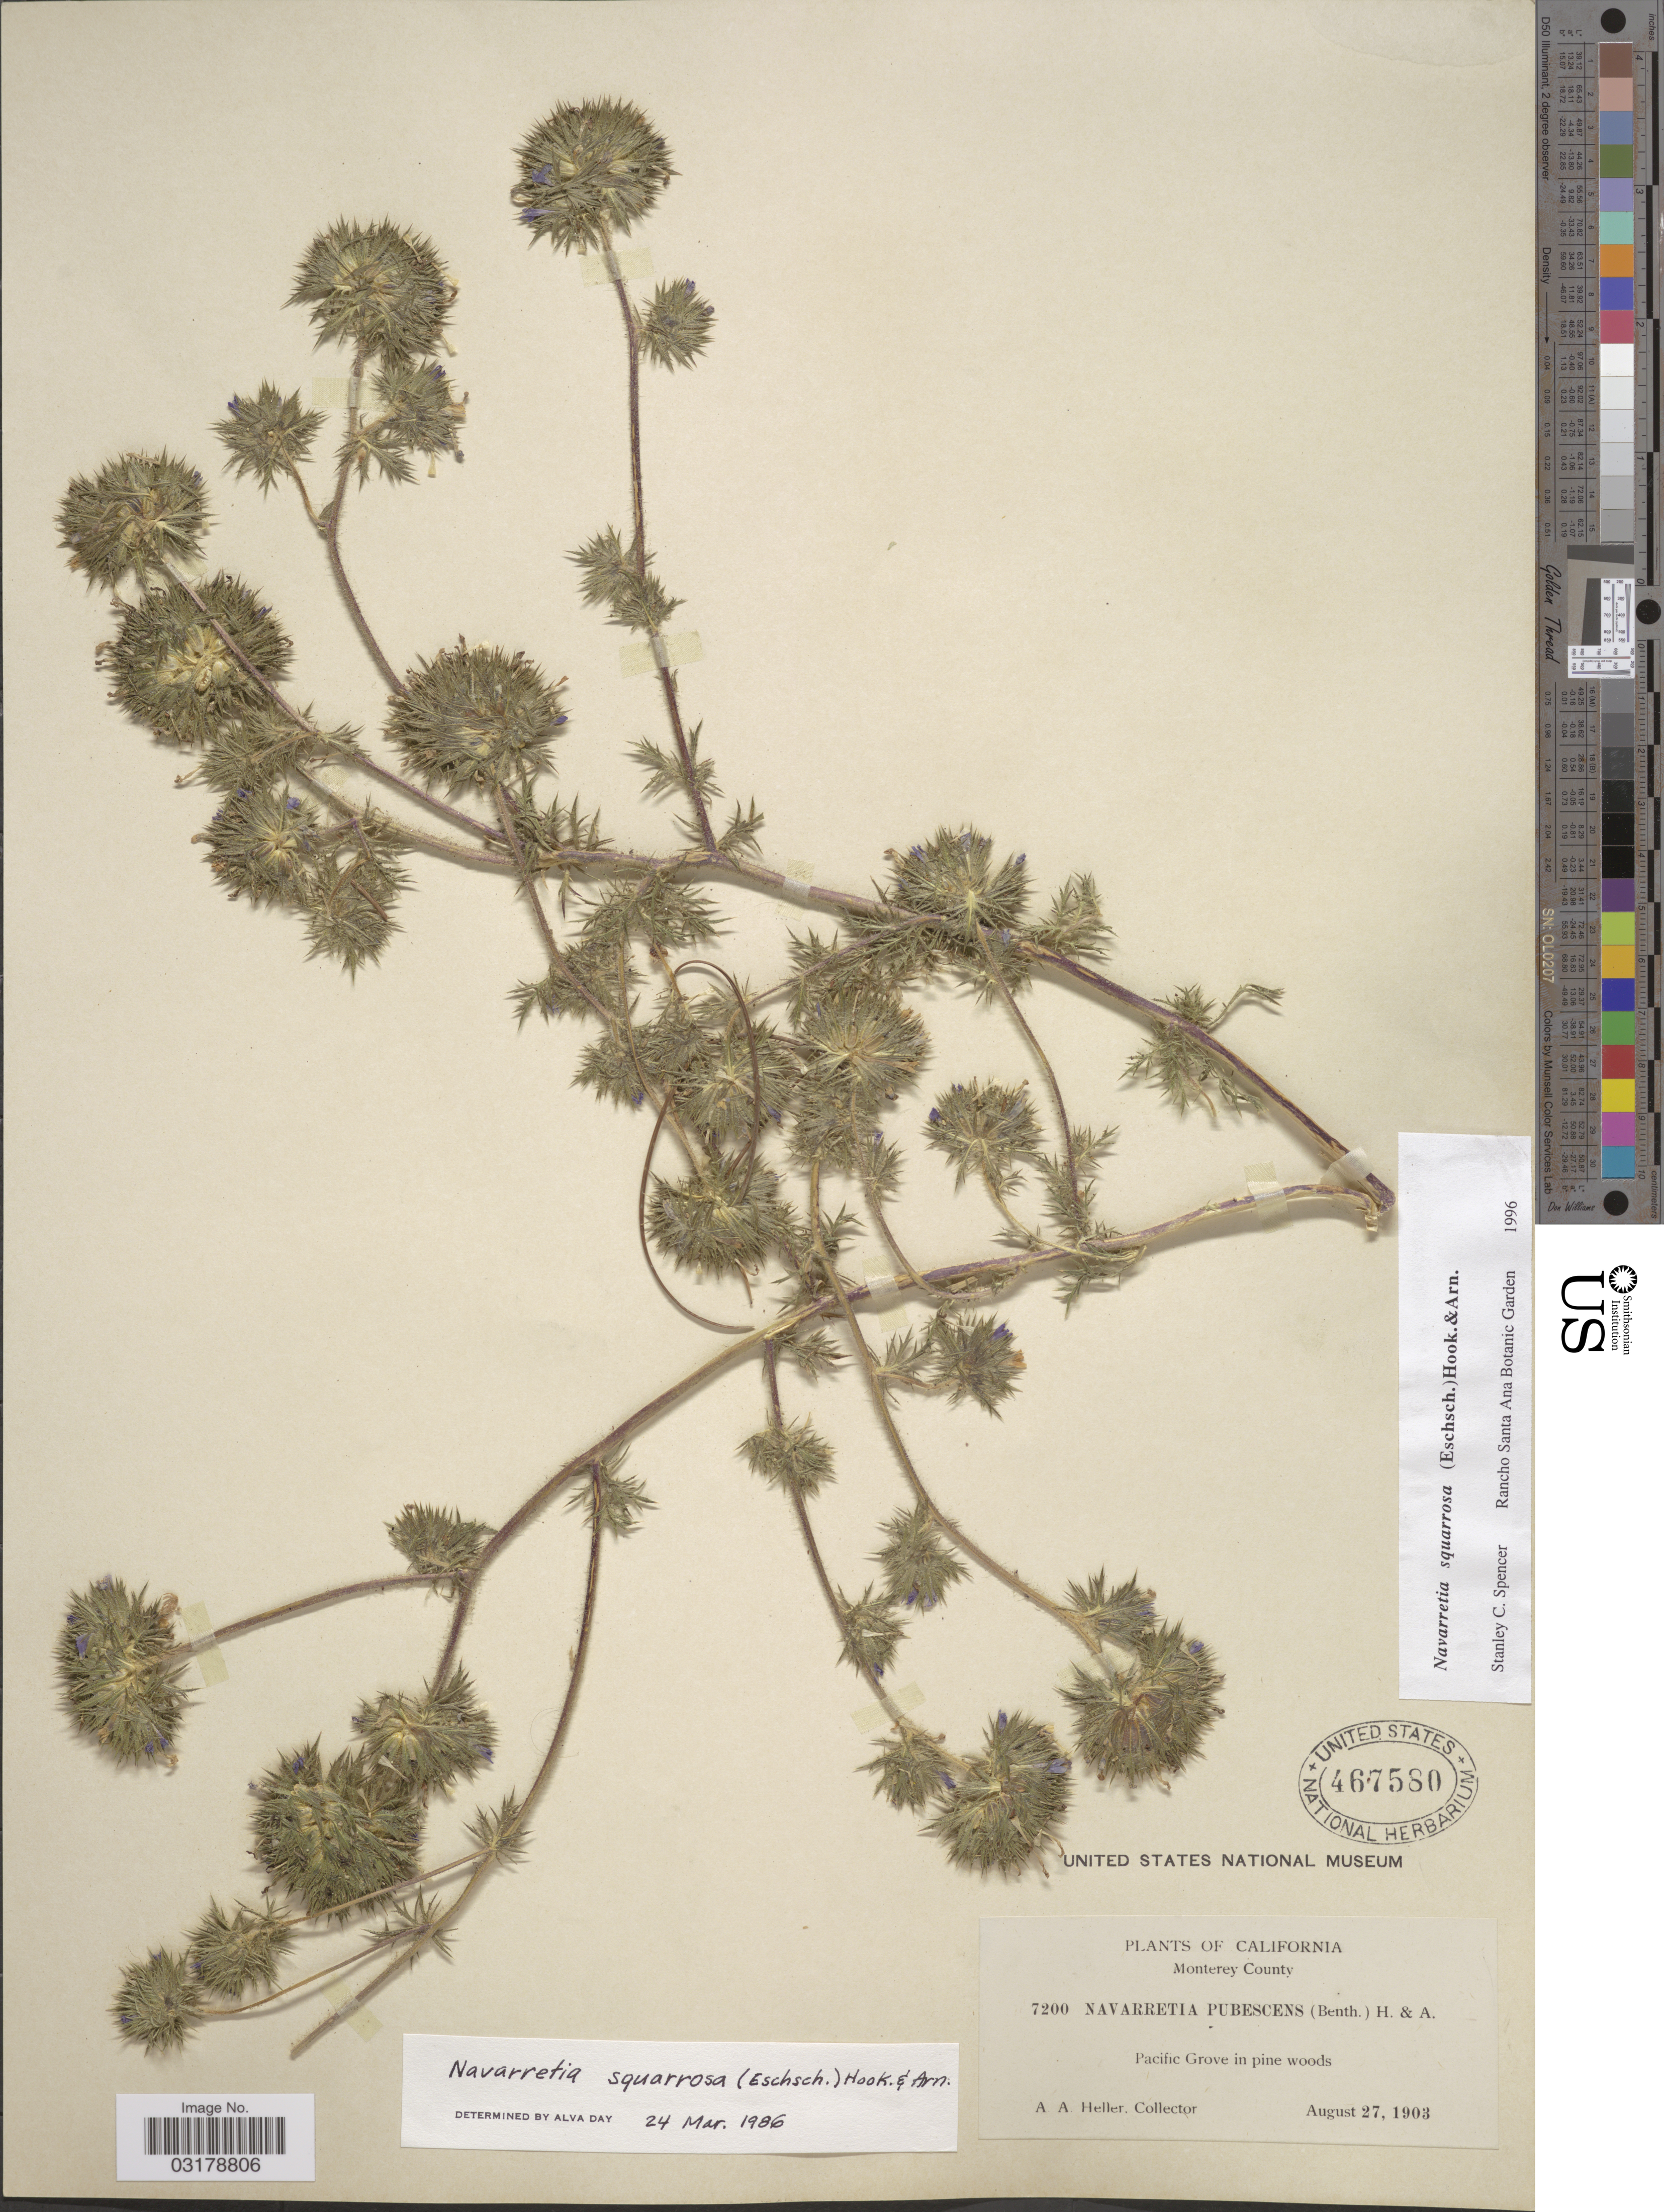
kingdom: Plantae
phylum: Tracheophyta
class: Magnoliopsida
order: Ericales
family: Polemoniaceae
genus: Navarretia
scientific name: Navarretia squarrosa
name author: (Eschsch.) Hook. & Arn.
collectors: A. A. Heller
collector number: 7200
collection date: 1903-08-27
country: United States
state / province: California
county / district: Monterey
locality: Monterey County. Pacific Grove in pine woods.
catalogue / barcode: US 467580